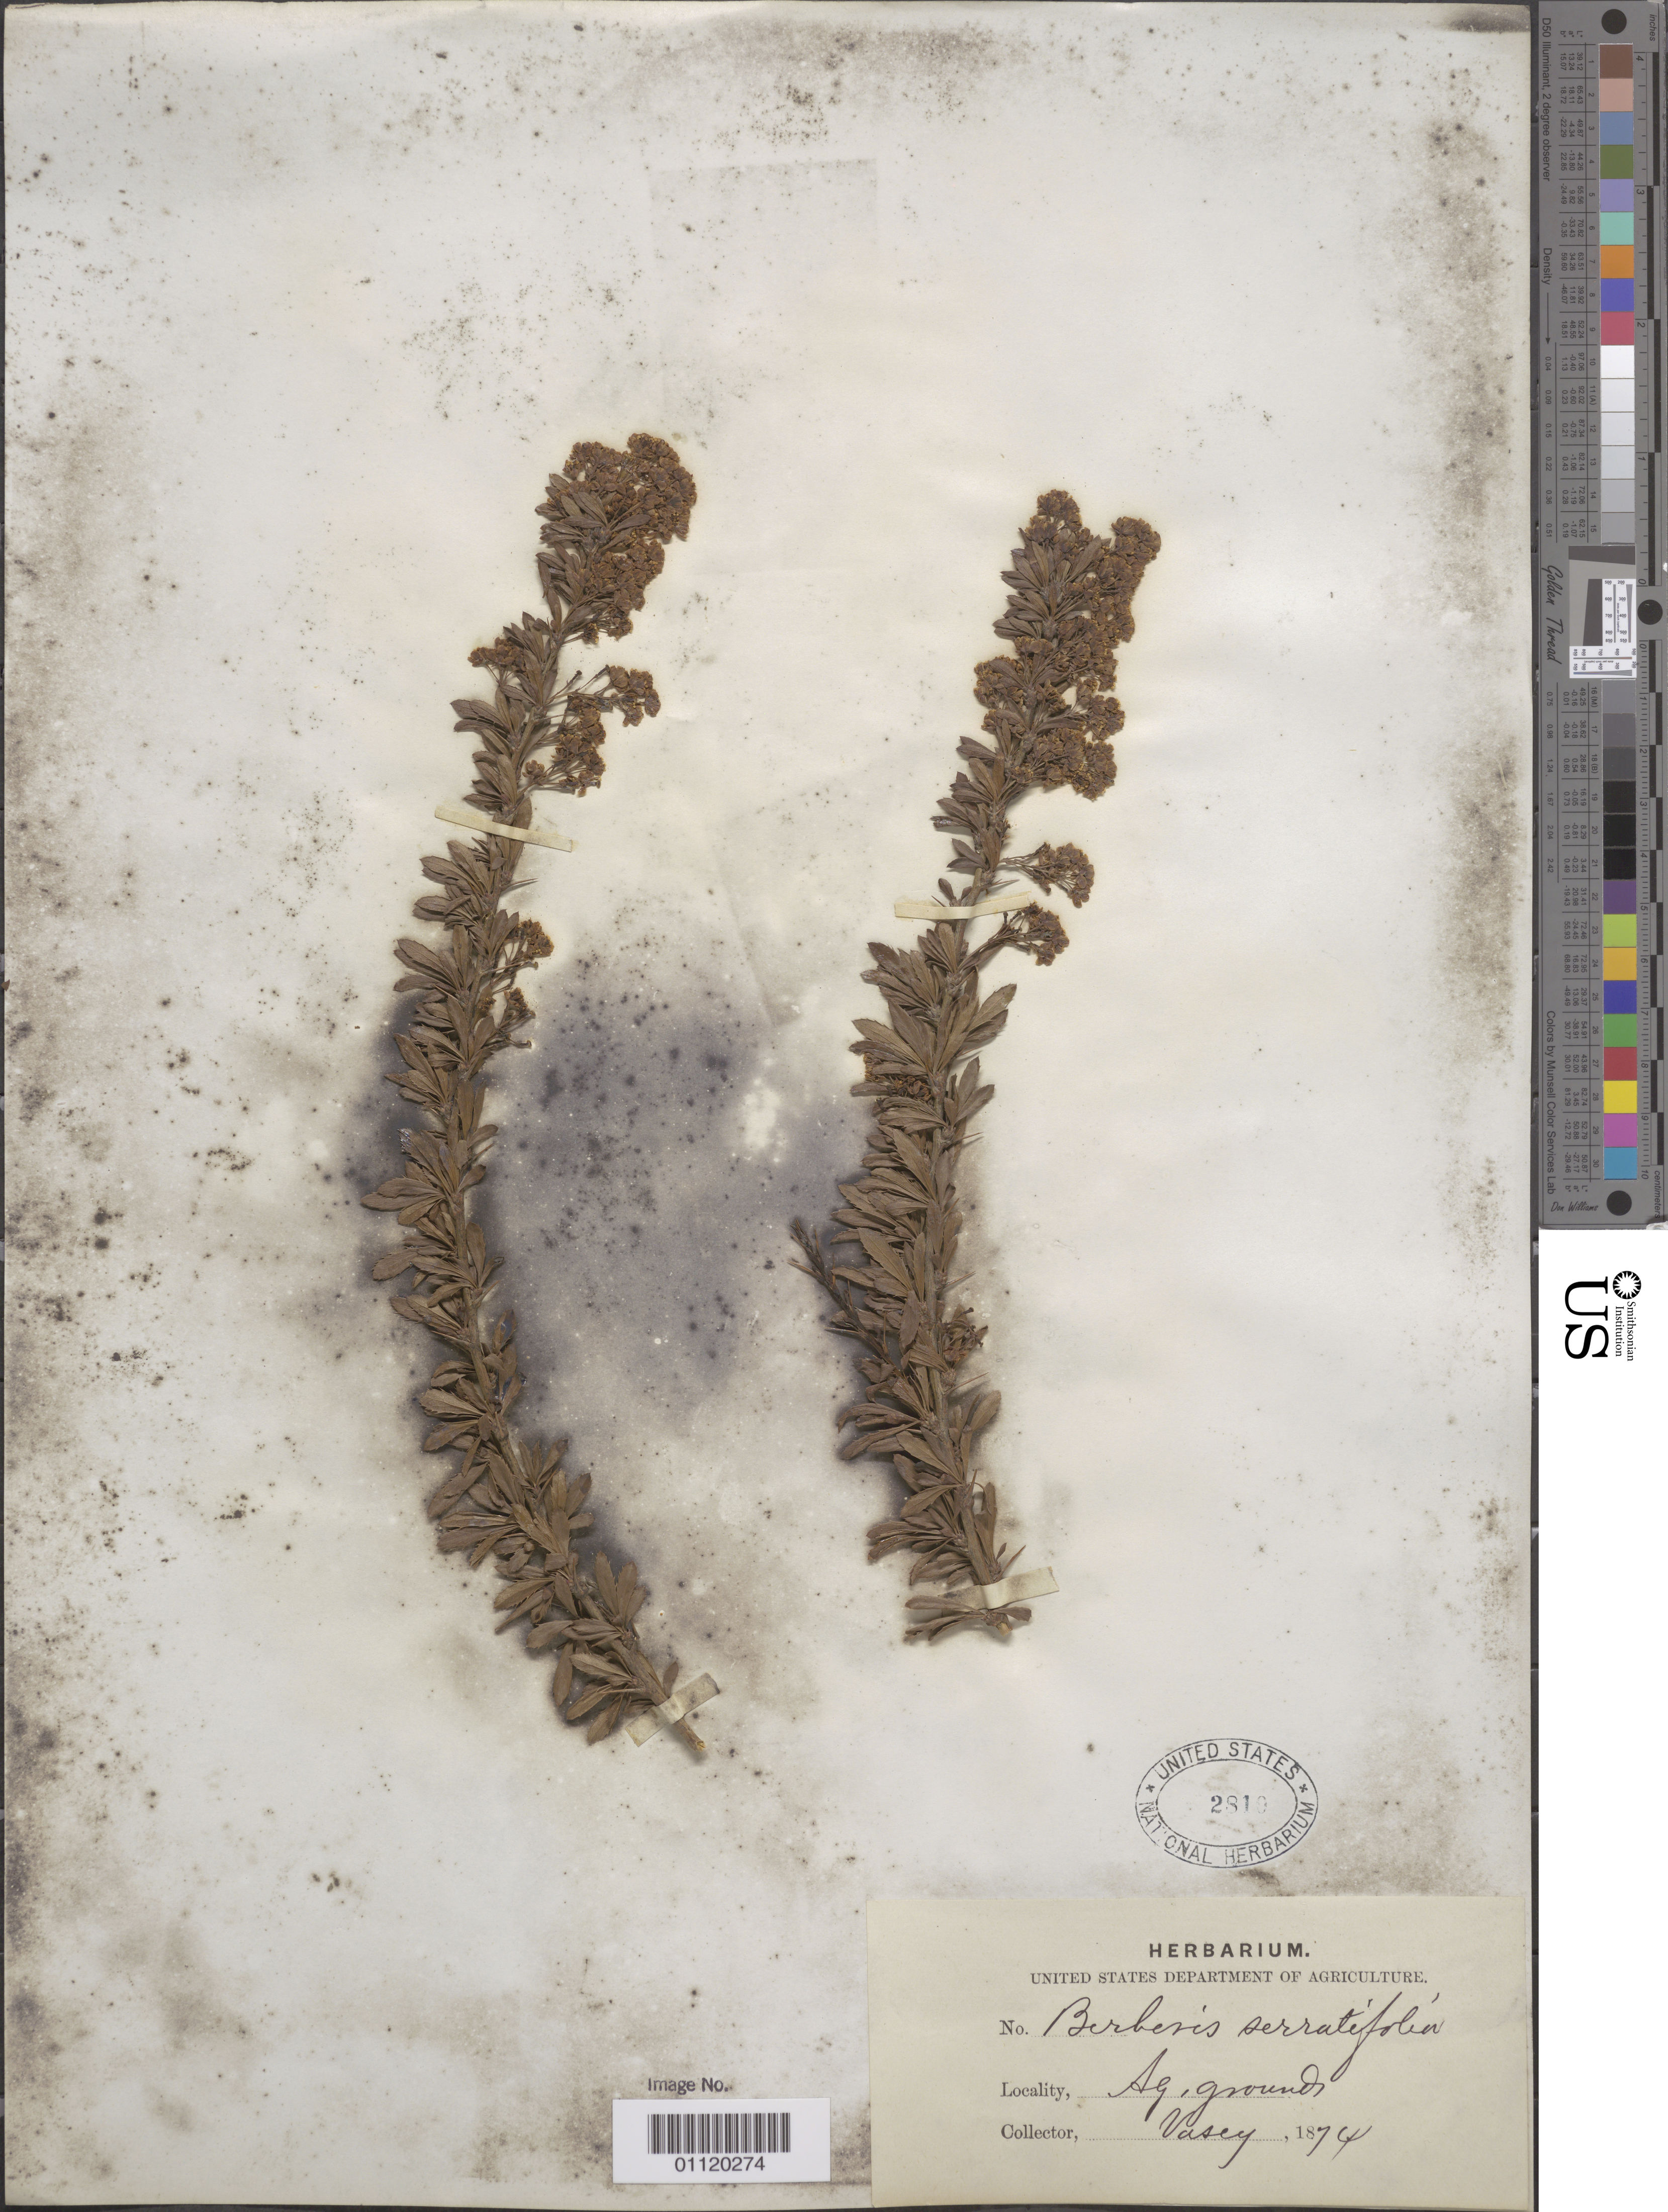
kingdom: Plantae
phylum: Tracheophyta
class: Magnoliopsida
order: Ranunculales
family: Berberidaceae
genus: Berberis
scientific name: Berberis serratifolia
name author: K. Koch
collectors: G. Vasey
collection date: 1874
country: United States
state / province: Maryland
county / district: Prince George's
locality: Agricultural grounds, possibly that of US Department of Agriculture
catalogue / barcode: US 2819